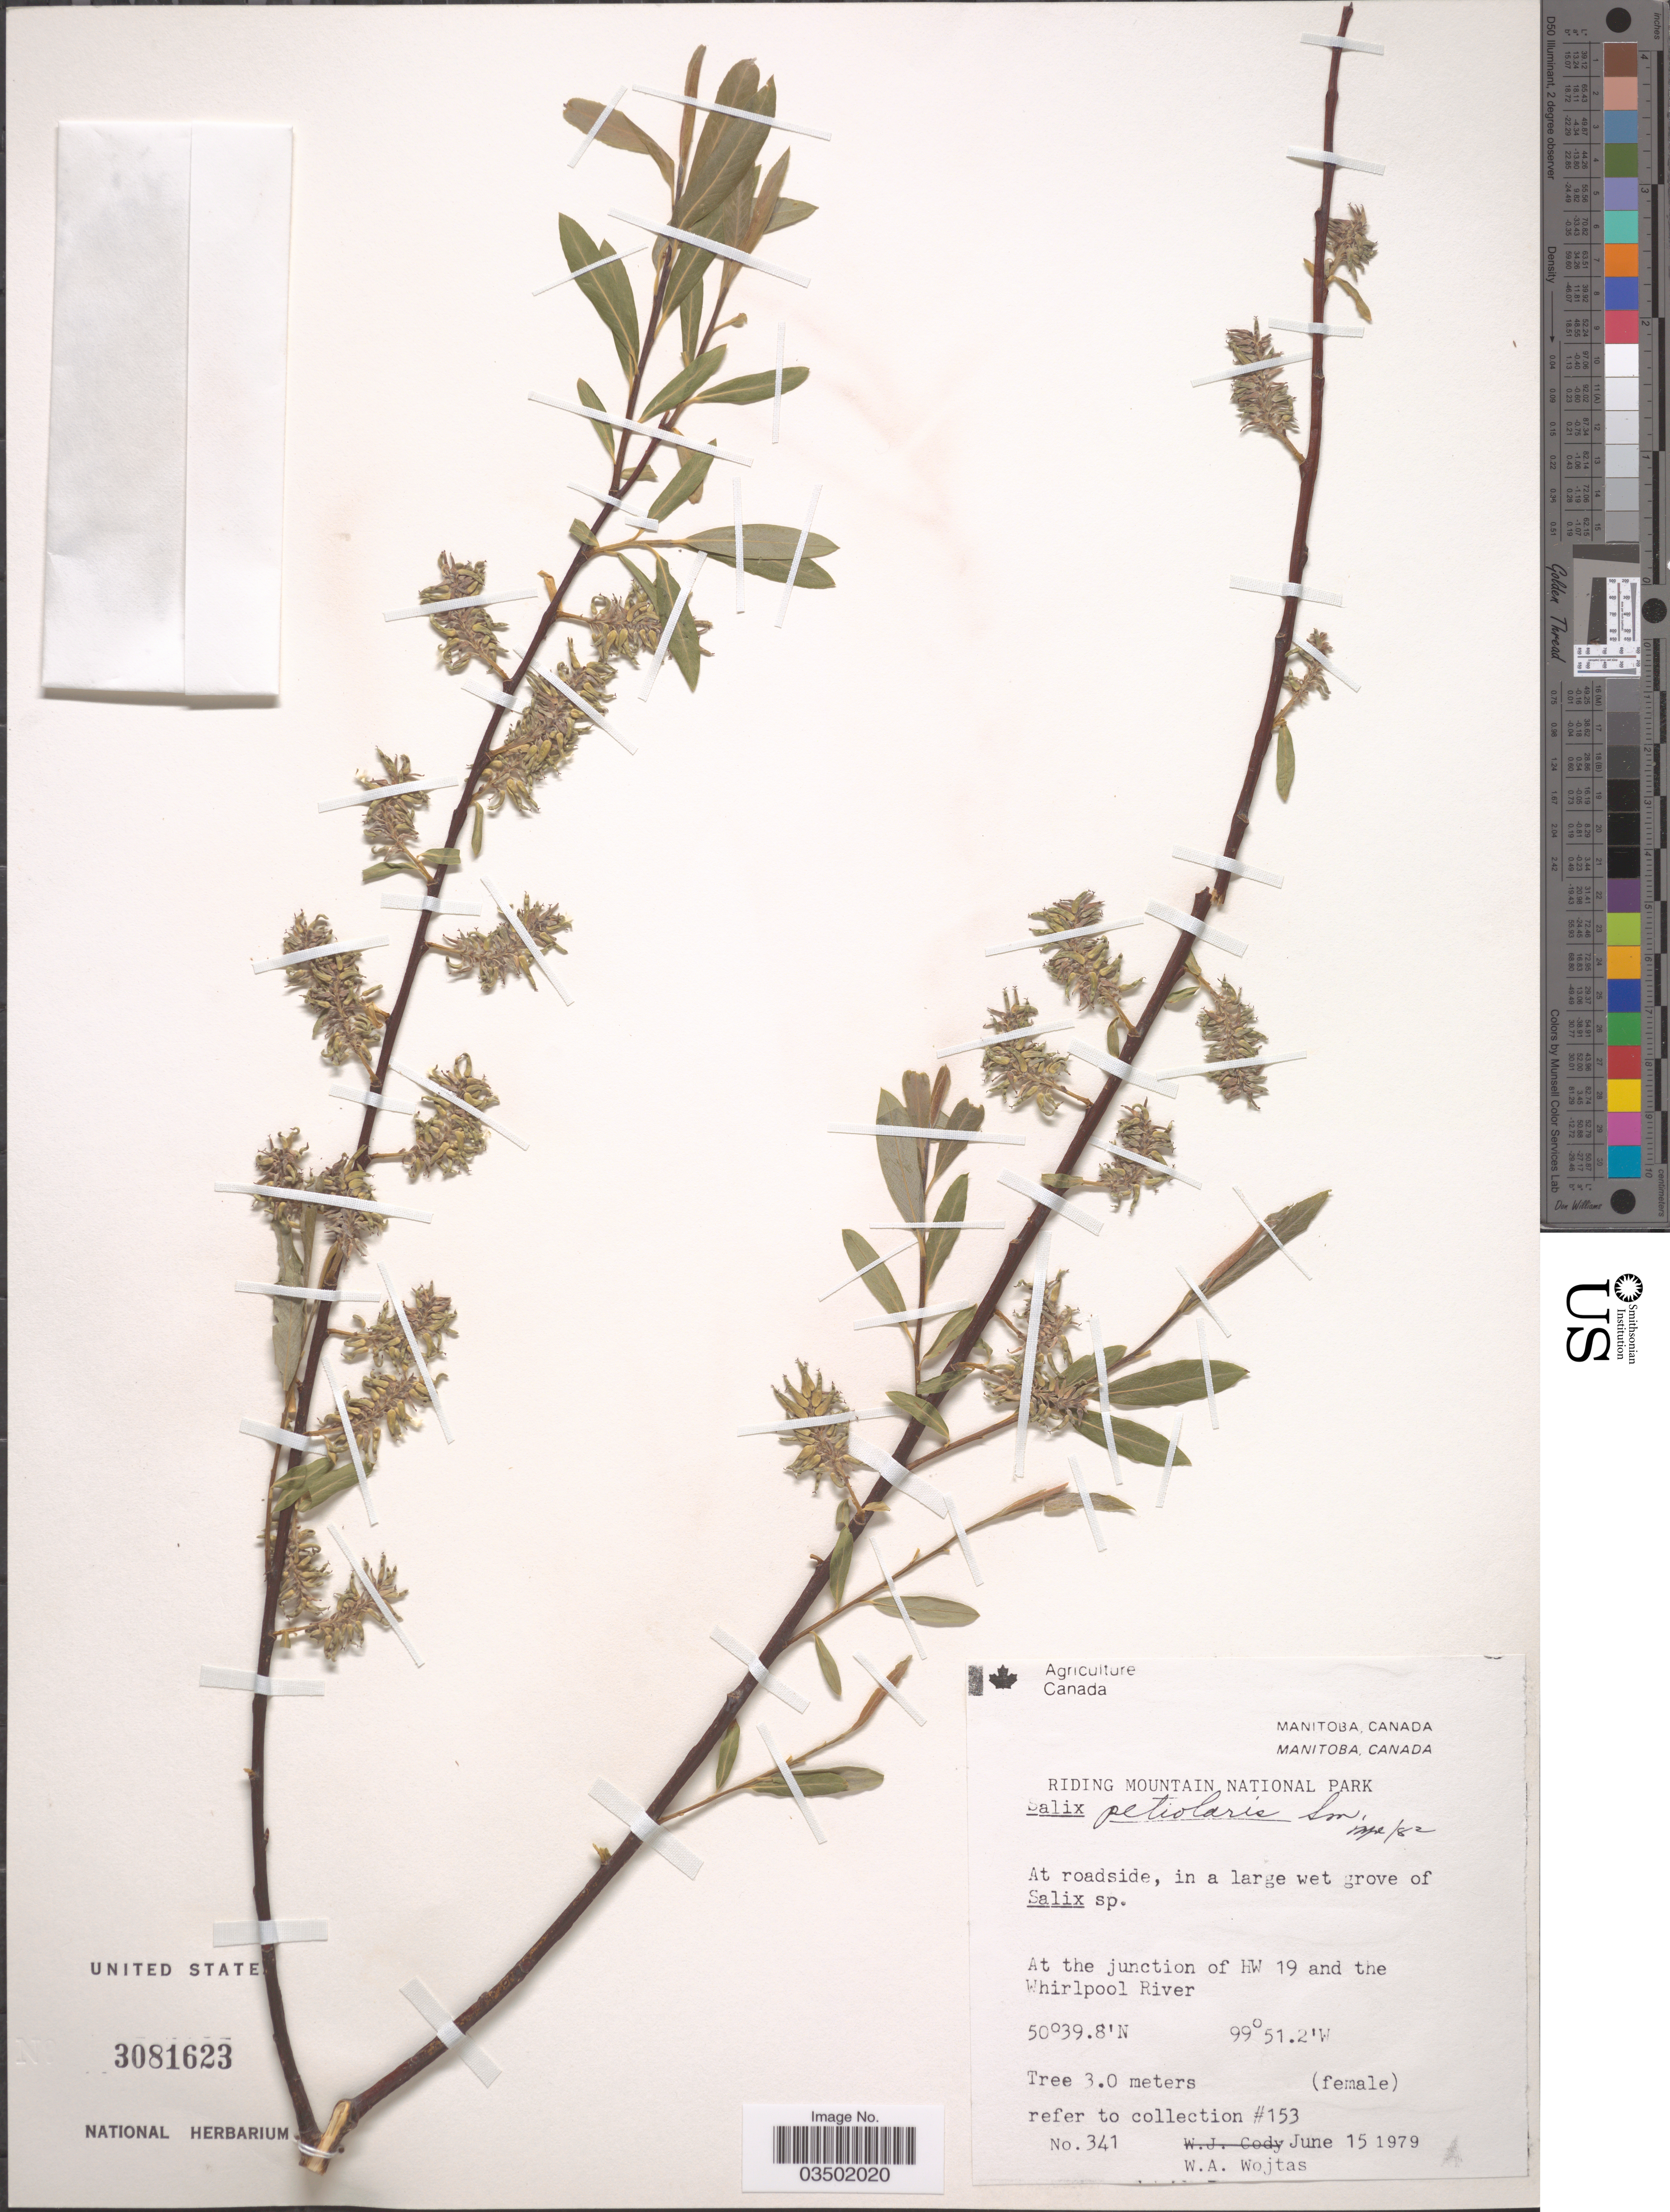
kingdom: Plantae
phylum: Tracheophyta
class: Magnoliopsida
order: Malpighiales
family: Salicaceae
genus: Salix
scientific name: Salix petiolaris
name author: Sm.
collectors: W. Wojtas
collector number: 341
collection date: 1979-06-15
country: Canada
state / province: Manitoba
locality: Riding Mountain National Park. At the junction of HW 19 and the Whirlpool River.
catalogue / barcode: US 3081623